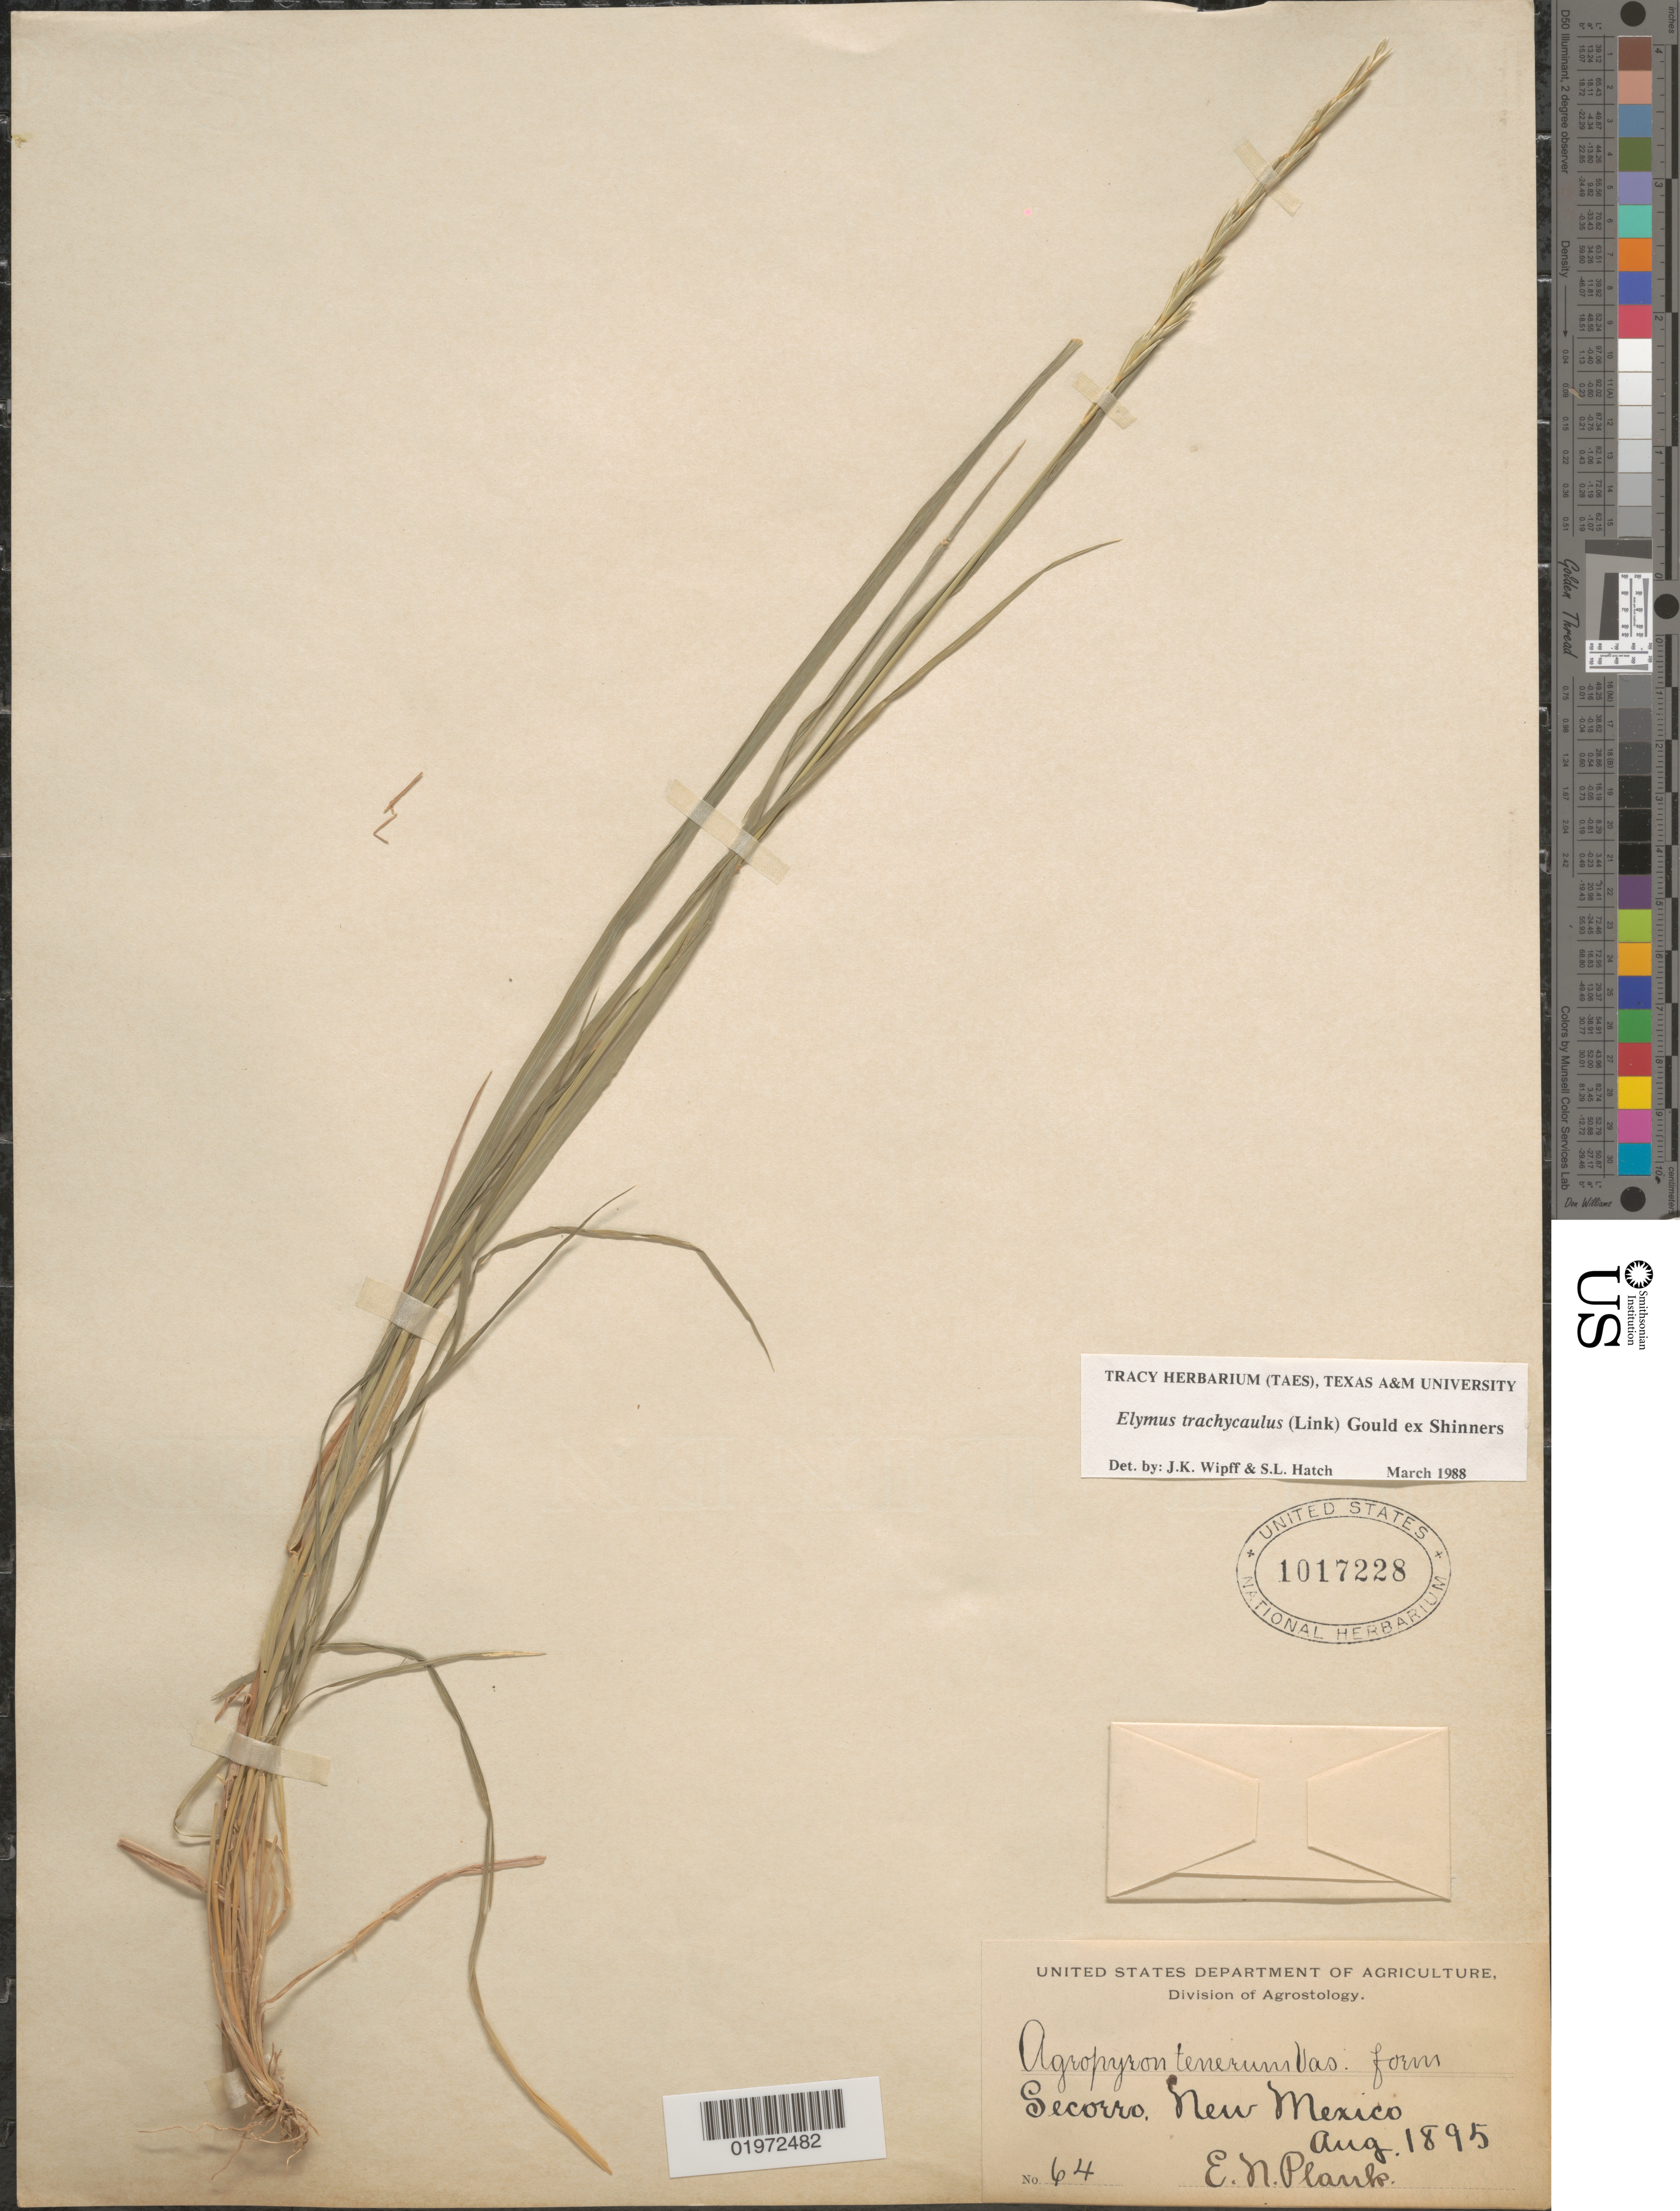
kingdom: Plantae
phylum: Tracheophyta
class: Liliopsida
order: Poales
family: Poaceae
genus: Elymus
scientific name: Elymus trachycaulus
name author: (Link) Gould ex Shinners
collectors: E. Plank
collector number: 64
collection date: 1895-08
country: United States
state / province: New Mexico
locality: Secorro.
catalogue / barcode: US 1017228